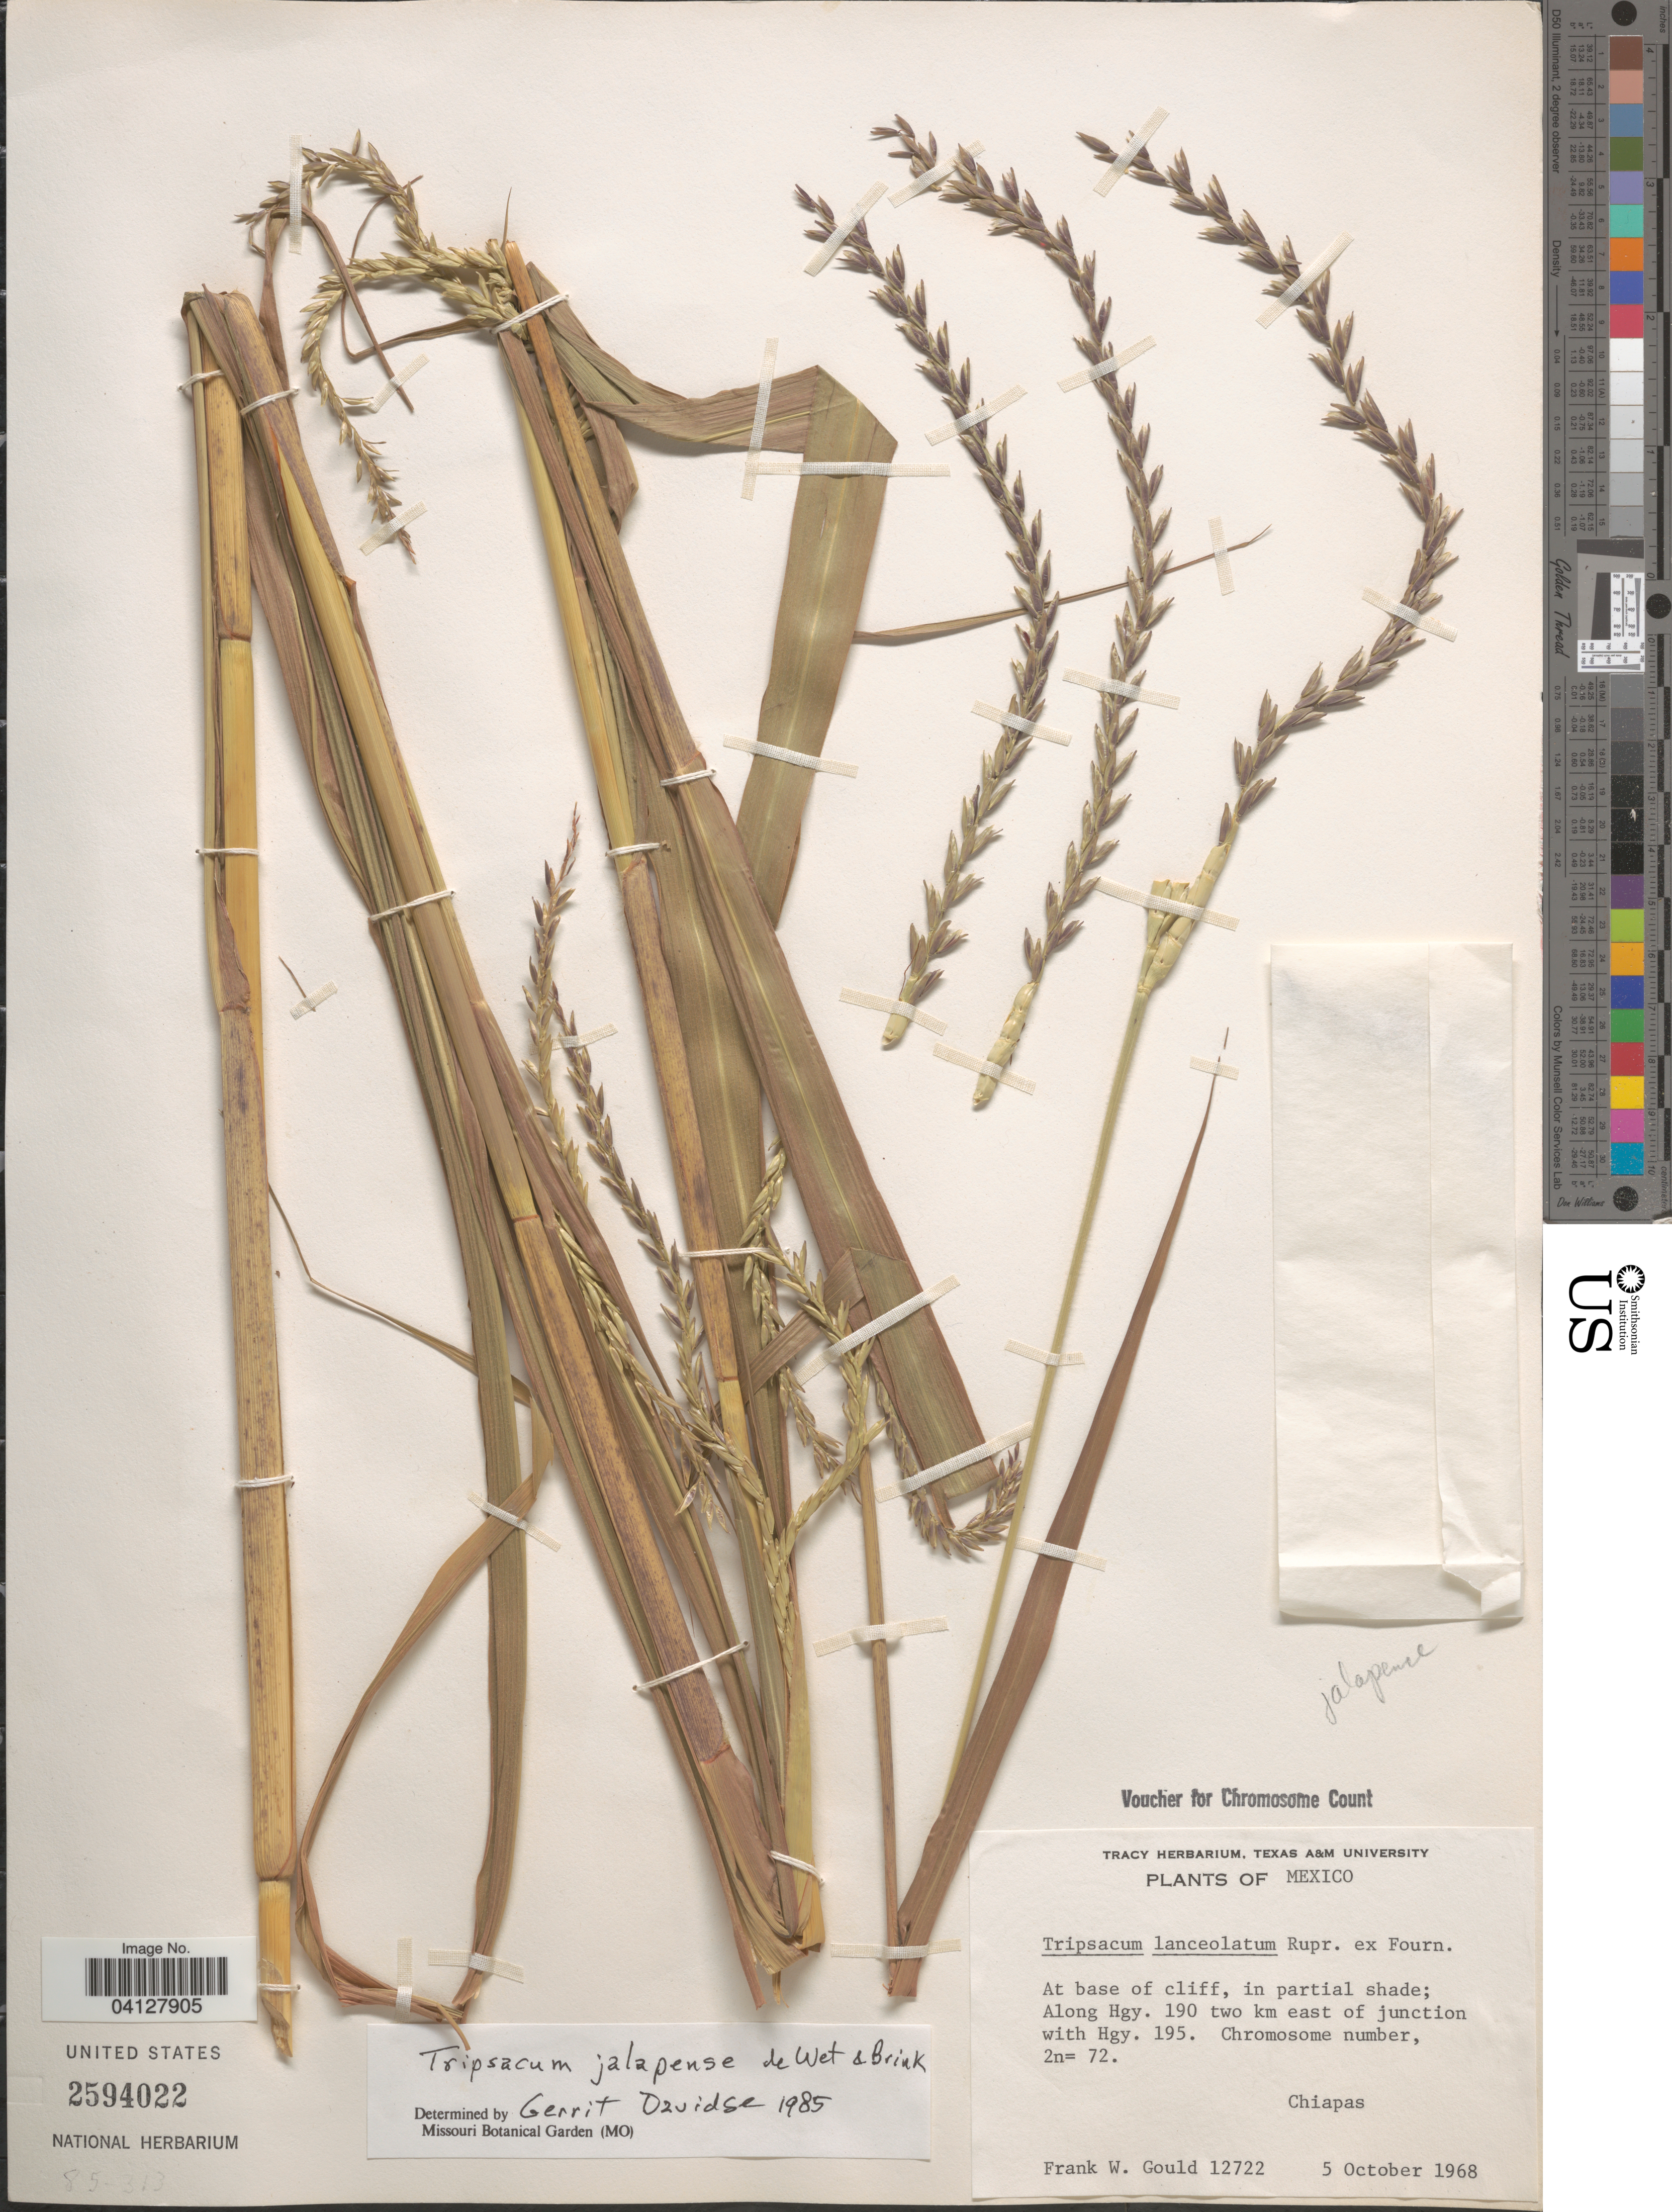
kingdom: Plantae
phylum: Tracheophyta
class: Liliopsida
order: Poales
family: Poaceae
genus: Tripsacum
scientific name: Tripsacum jalapense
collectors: F. W. Gould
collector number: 12722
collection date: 1968-10-05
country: Mexico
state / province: Chiapas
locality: Along Hgy. 190 two km east of junction with Hgy. 195.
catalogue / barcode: US 2594022